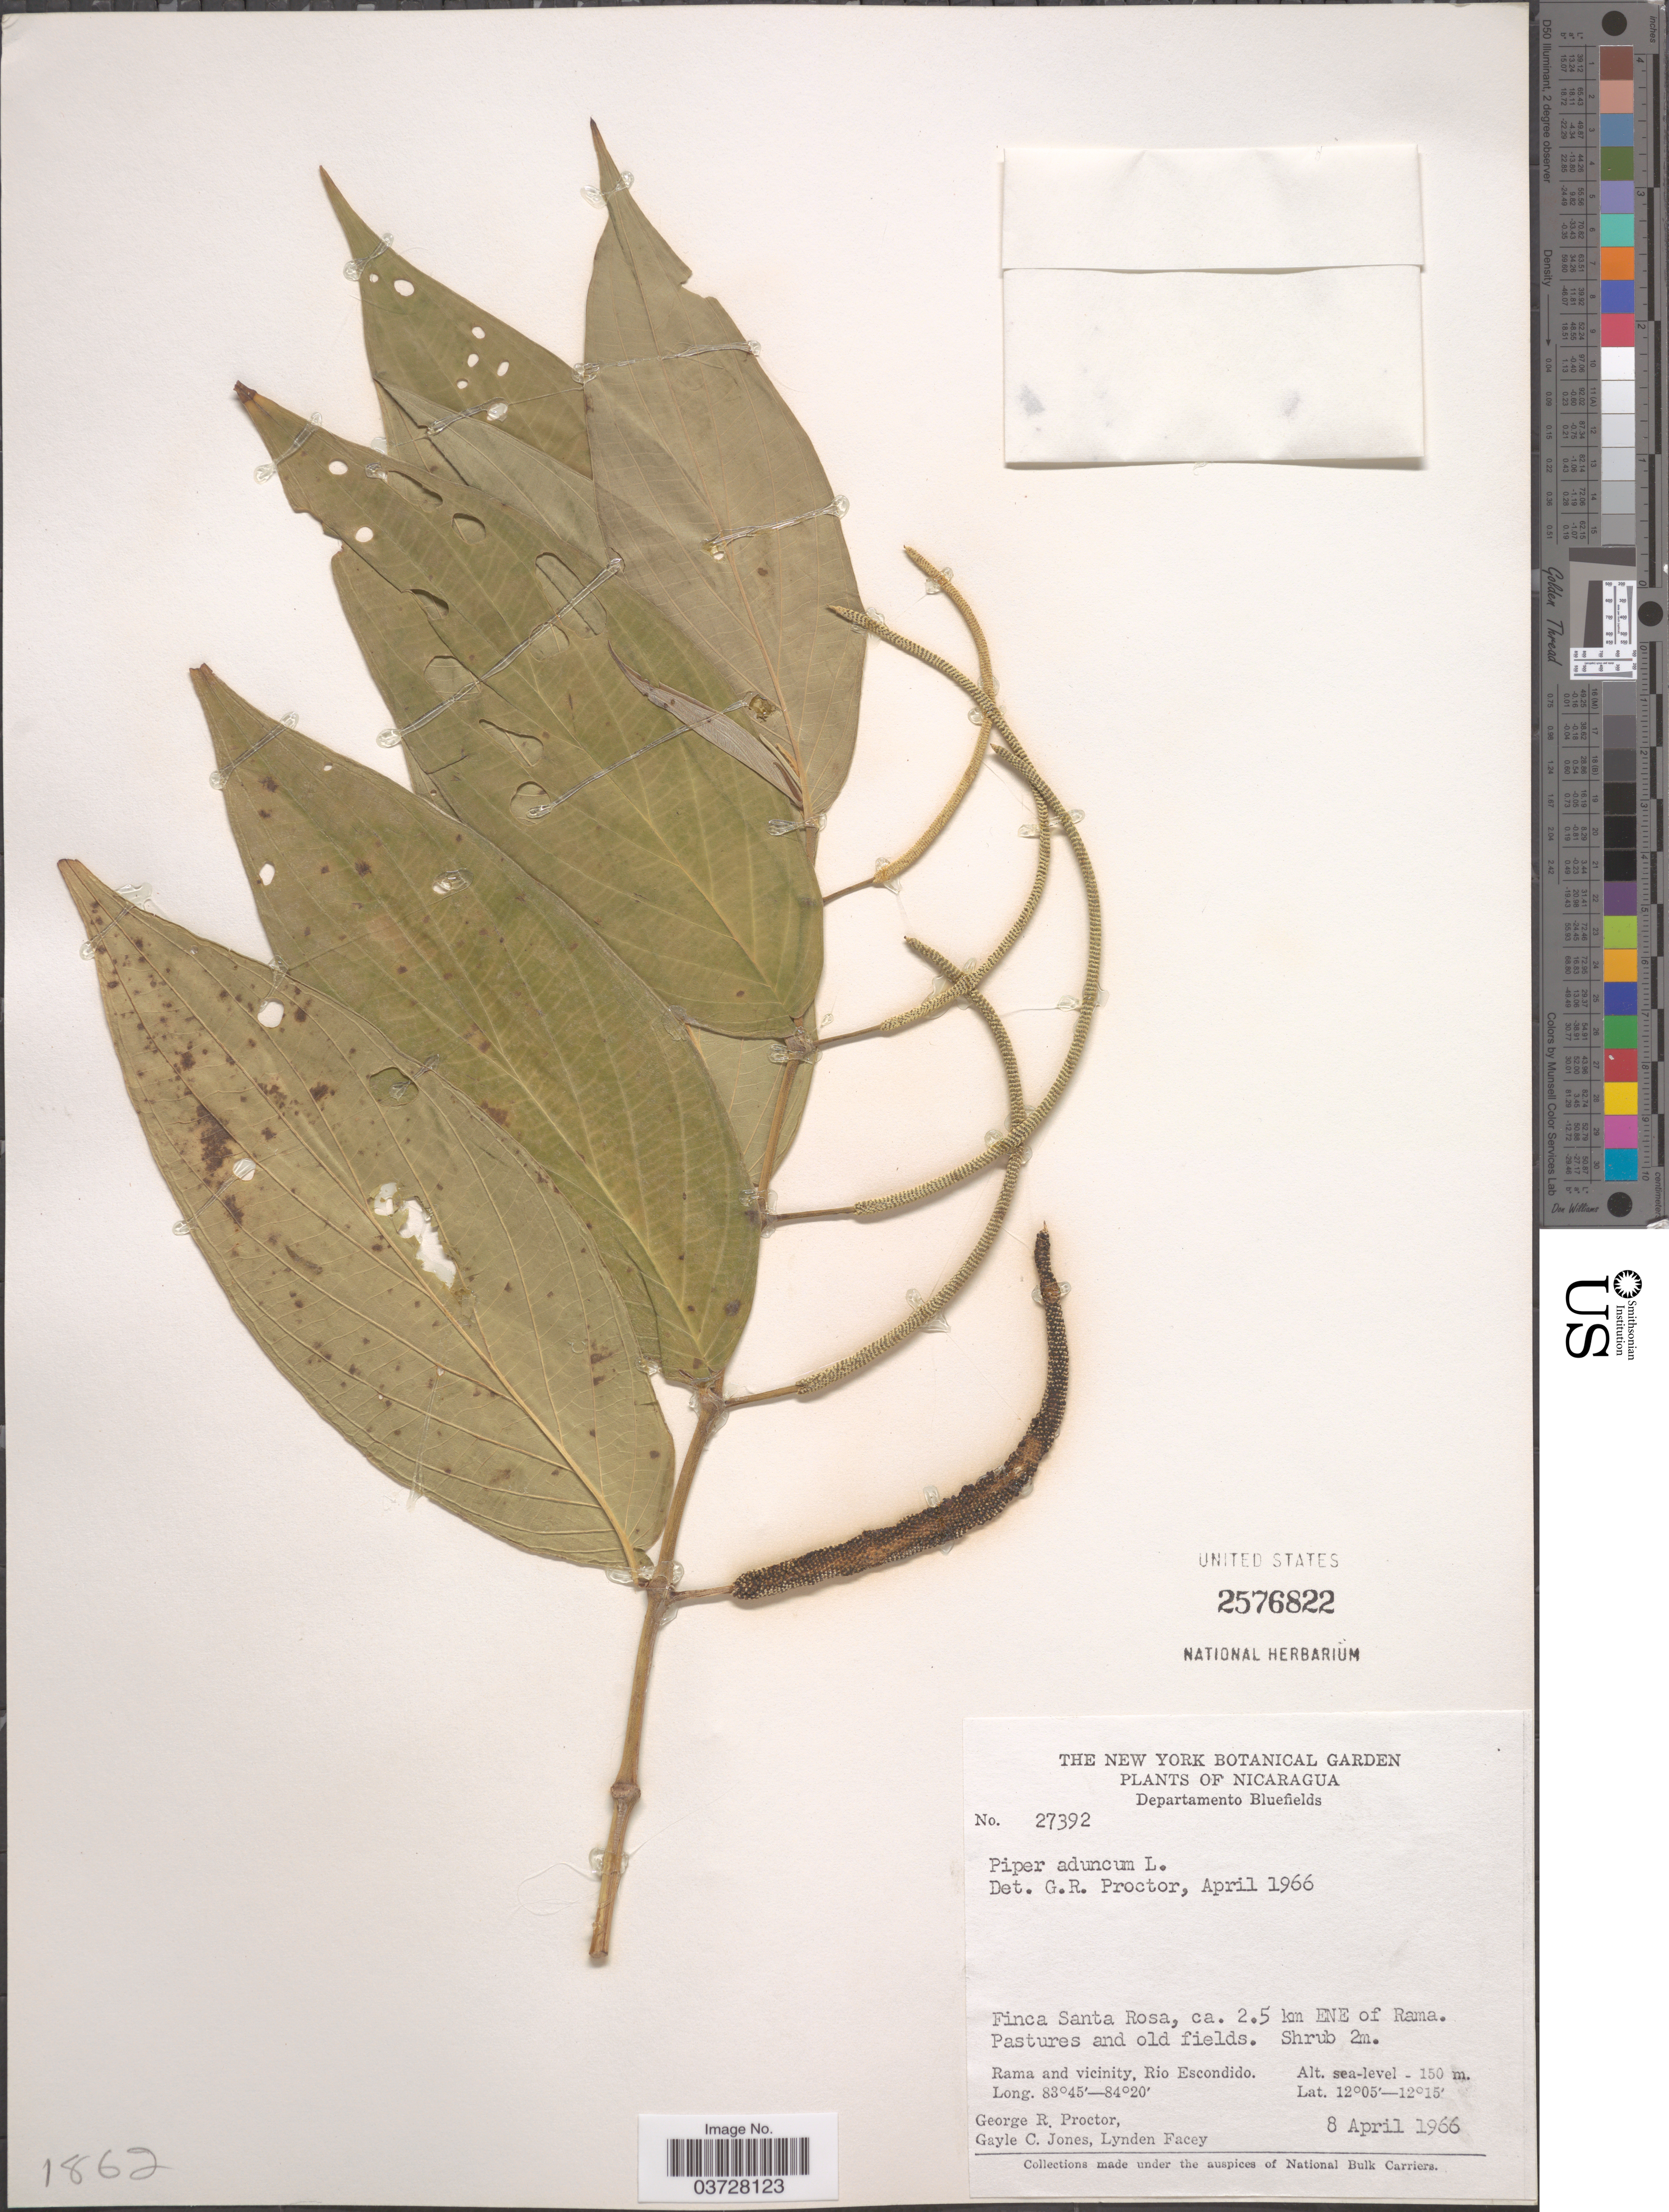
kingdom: Plantae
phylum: Tracheophyta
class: Magnoliopsida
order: Piperales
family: Piperaceae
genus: Piper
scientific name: Piper aduncum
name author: L.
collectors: G. R. Proctor, G. C. Jones & L. Facey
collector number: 27392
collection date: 1966-04-08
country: Nicaragua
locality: Departamento Bluefields. Finca Santa Rosa, ca. 2.5 km ENE of Rama. Rama and vicinity, Rio Escondido.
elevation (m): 0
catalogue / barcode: US 2576822